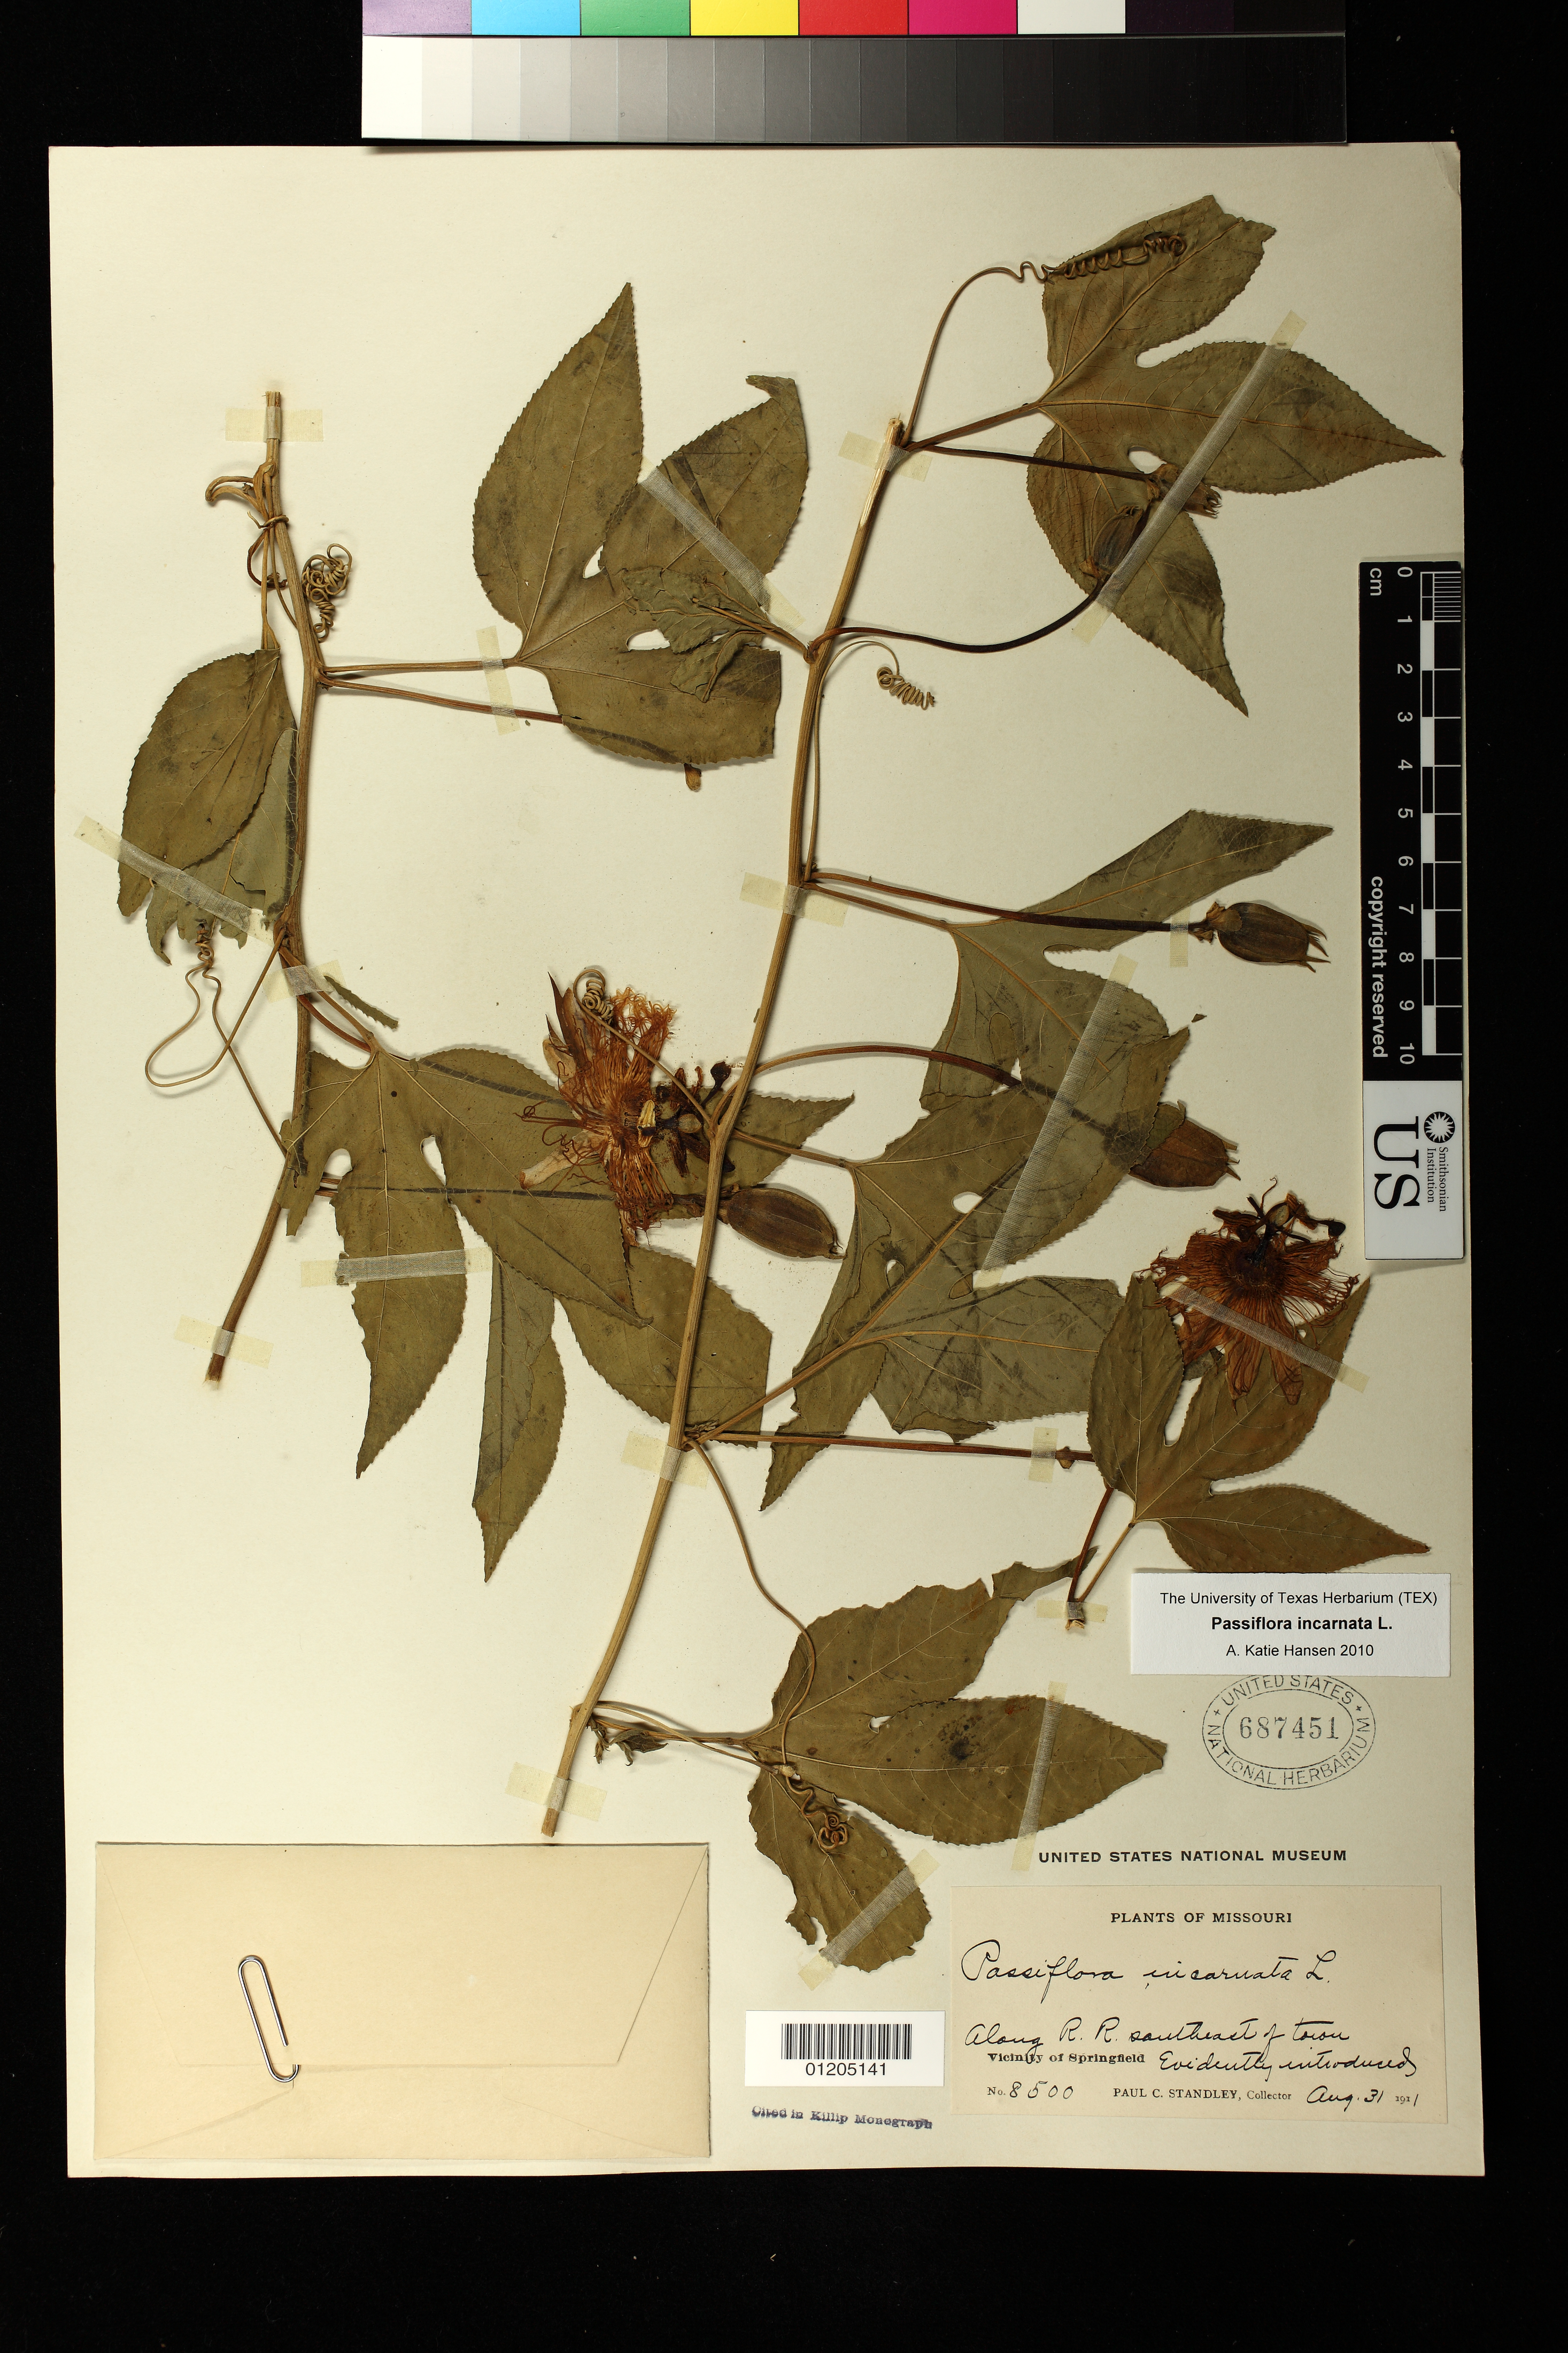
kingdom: Plantae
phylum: Tracheophyta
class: Magnoliopsida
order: Malpighiales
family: Passifloraceae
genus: Passiflora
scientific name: Passiflora incarnata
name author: L.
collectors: P. C. Standley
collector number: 8500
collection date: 1911-08-31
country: United States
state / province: Missouri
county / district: Greene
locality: Vicinity of Springfield.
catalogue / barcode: US 687451